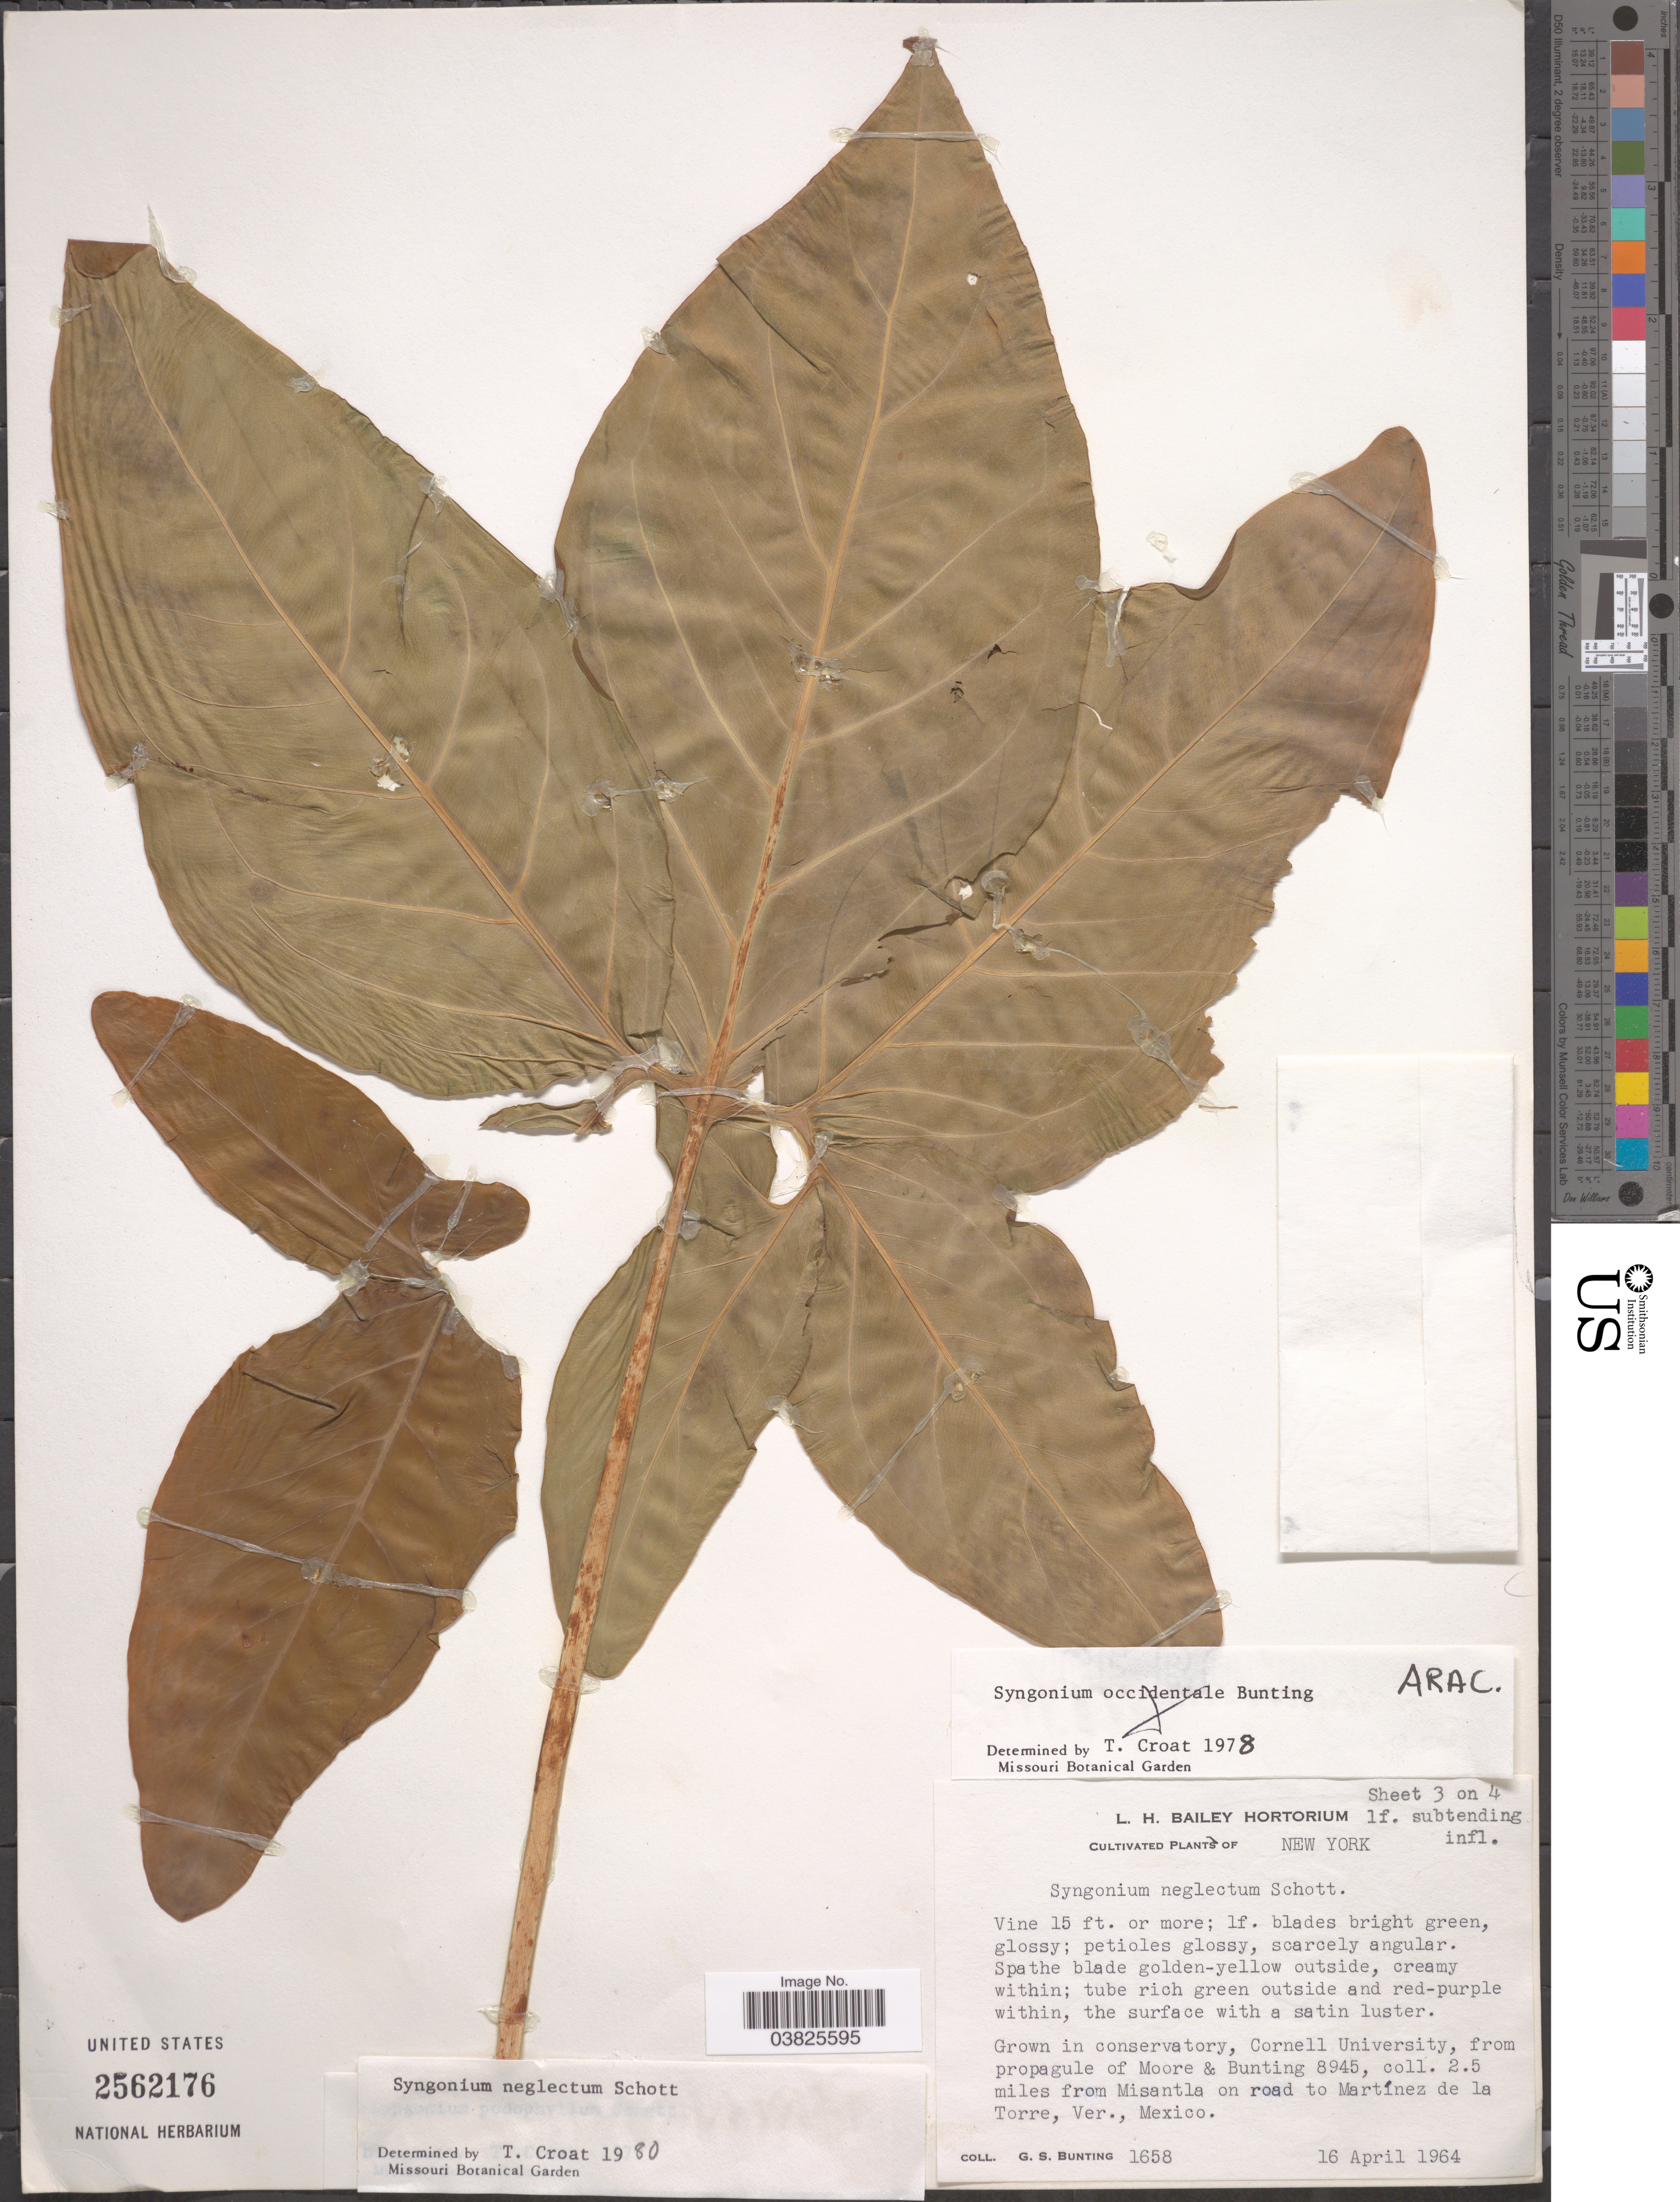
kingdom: Plantae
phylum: Tracheophyta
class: Liliopsida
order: Alismatales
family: Araceae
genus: Syngonium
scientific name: Syngonium neglectum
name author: Schott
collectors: G. S. Bunting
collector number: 1658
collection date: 1964-04-16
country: United States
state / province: New York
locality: In conservatory, Cornell University.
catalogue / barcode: US 2562176